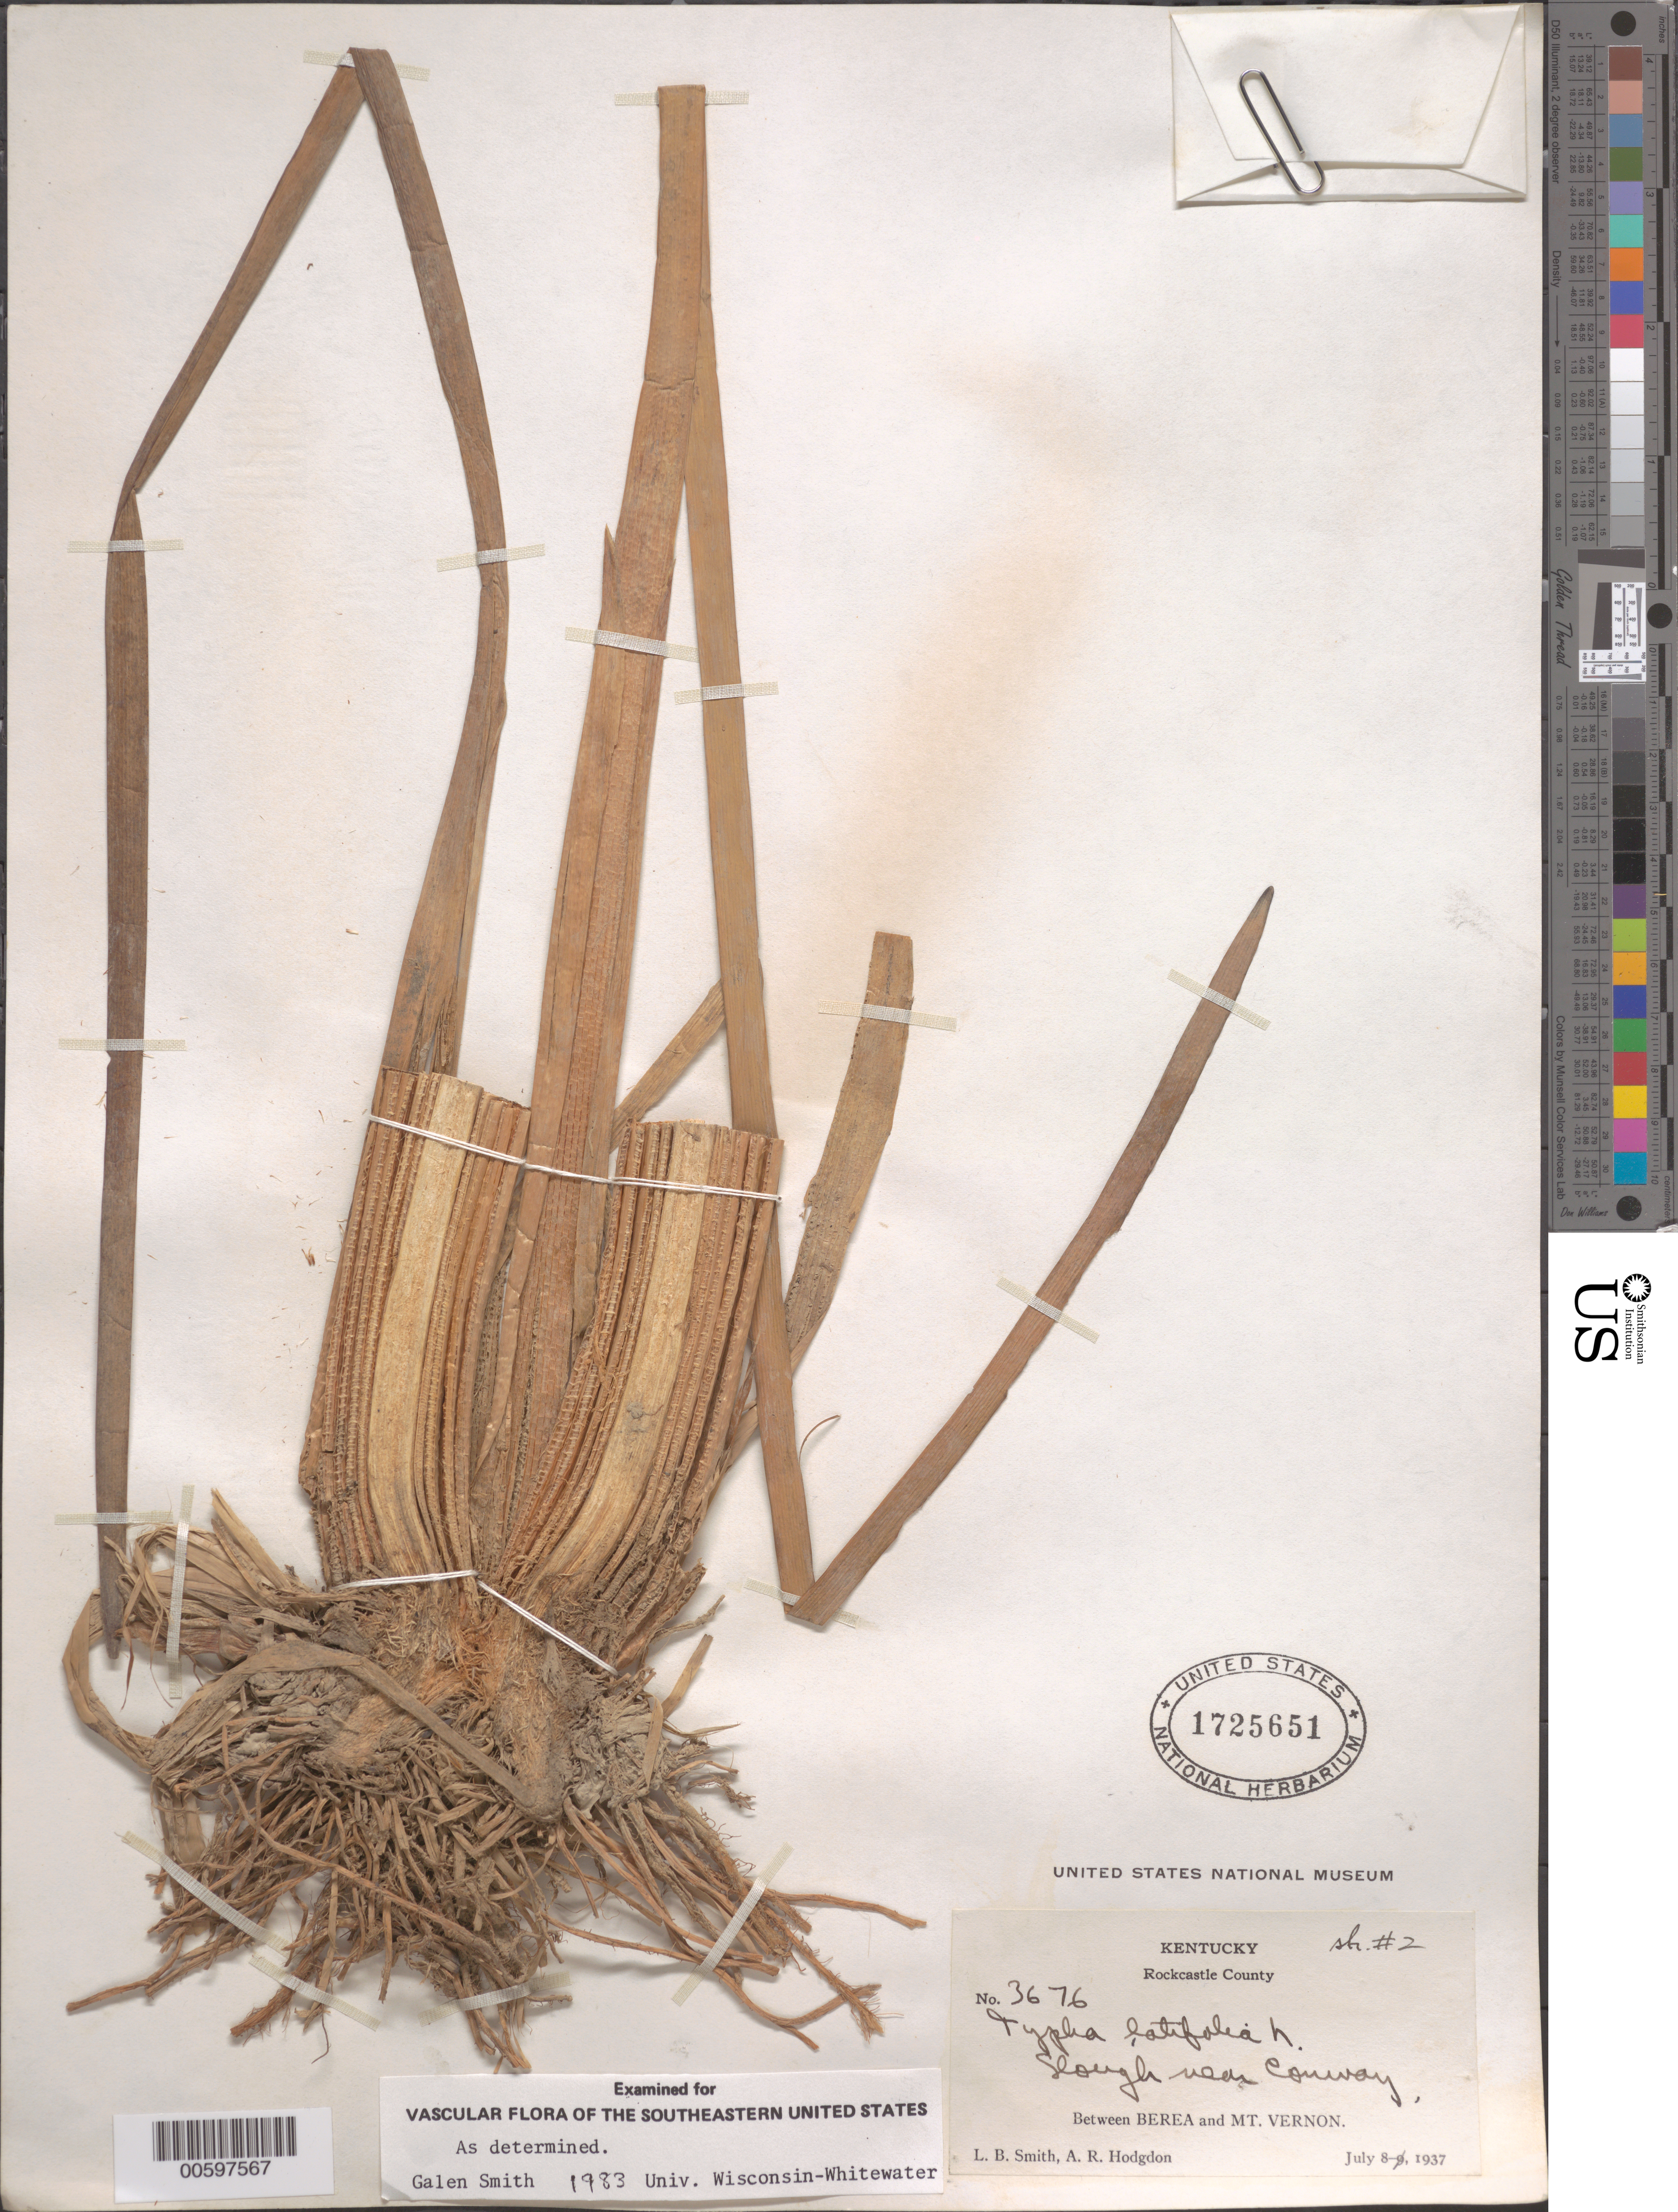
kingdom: Plantae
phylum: Tracheophyta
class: Liliopsida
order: Poales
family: Typhaceae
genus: Typha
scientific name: Typha latifolia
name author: L.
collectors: L. Smith & A. R. Hodgdon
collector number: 3676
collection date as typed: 08 Jul 1937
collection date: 1937-07-08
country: United States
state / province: Kentucky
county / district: Rockcastle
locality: Between Berea and Mt. Vernon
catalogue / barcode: US 1725651